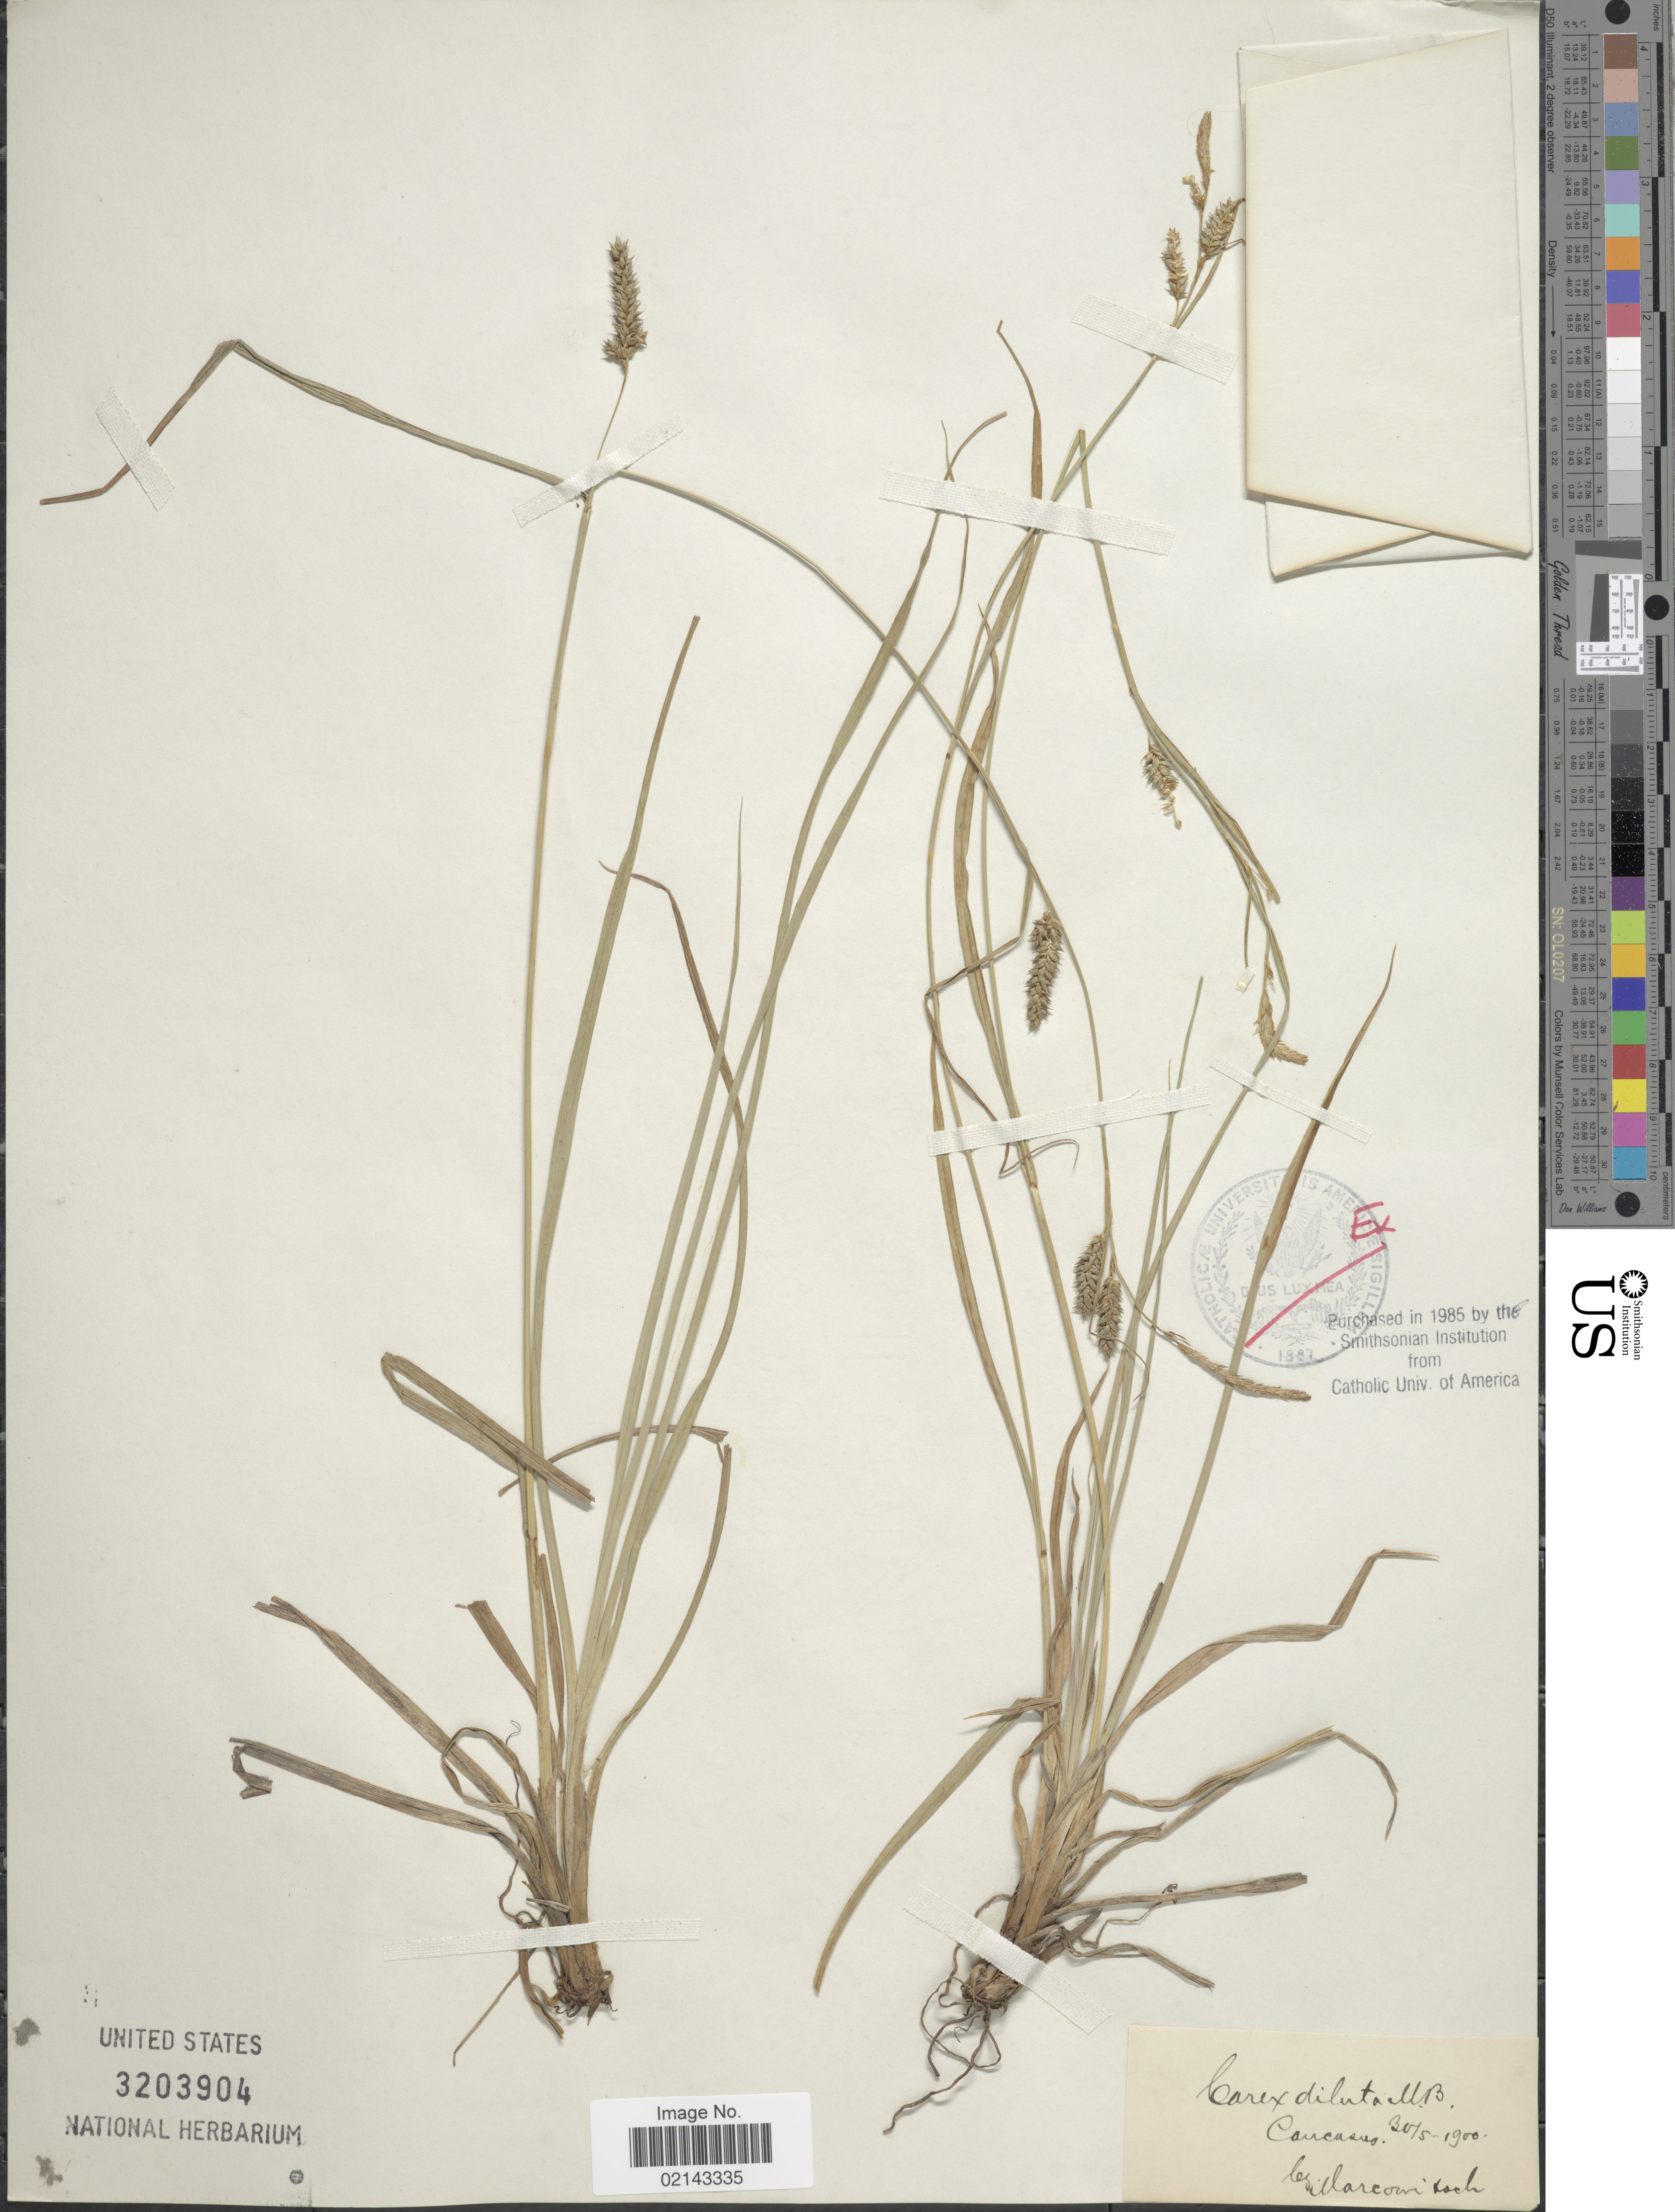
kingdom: Plantae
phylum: Tracheophyta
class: Liliopsida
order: Poales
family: Cyperaceae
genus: Carex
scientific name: Carex diluta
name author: M. Bieb.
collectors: Marcowitsch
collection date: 1900-05-30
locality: Caucasus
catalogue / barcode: US 3203904